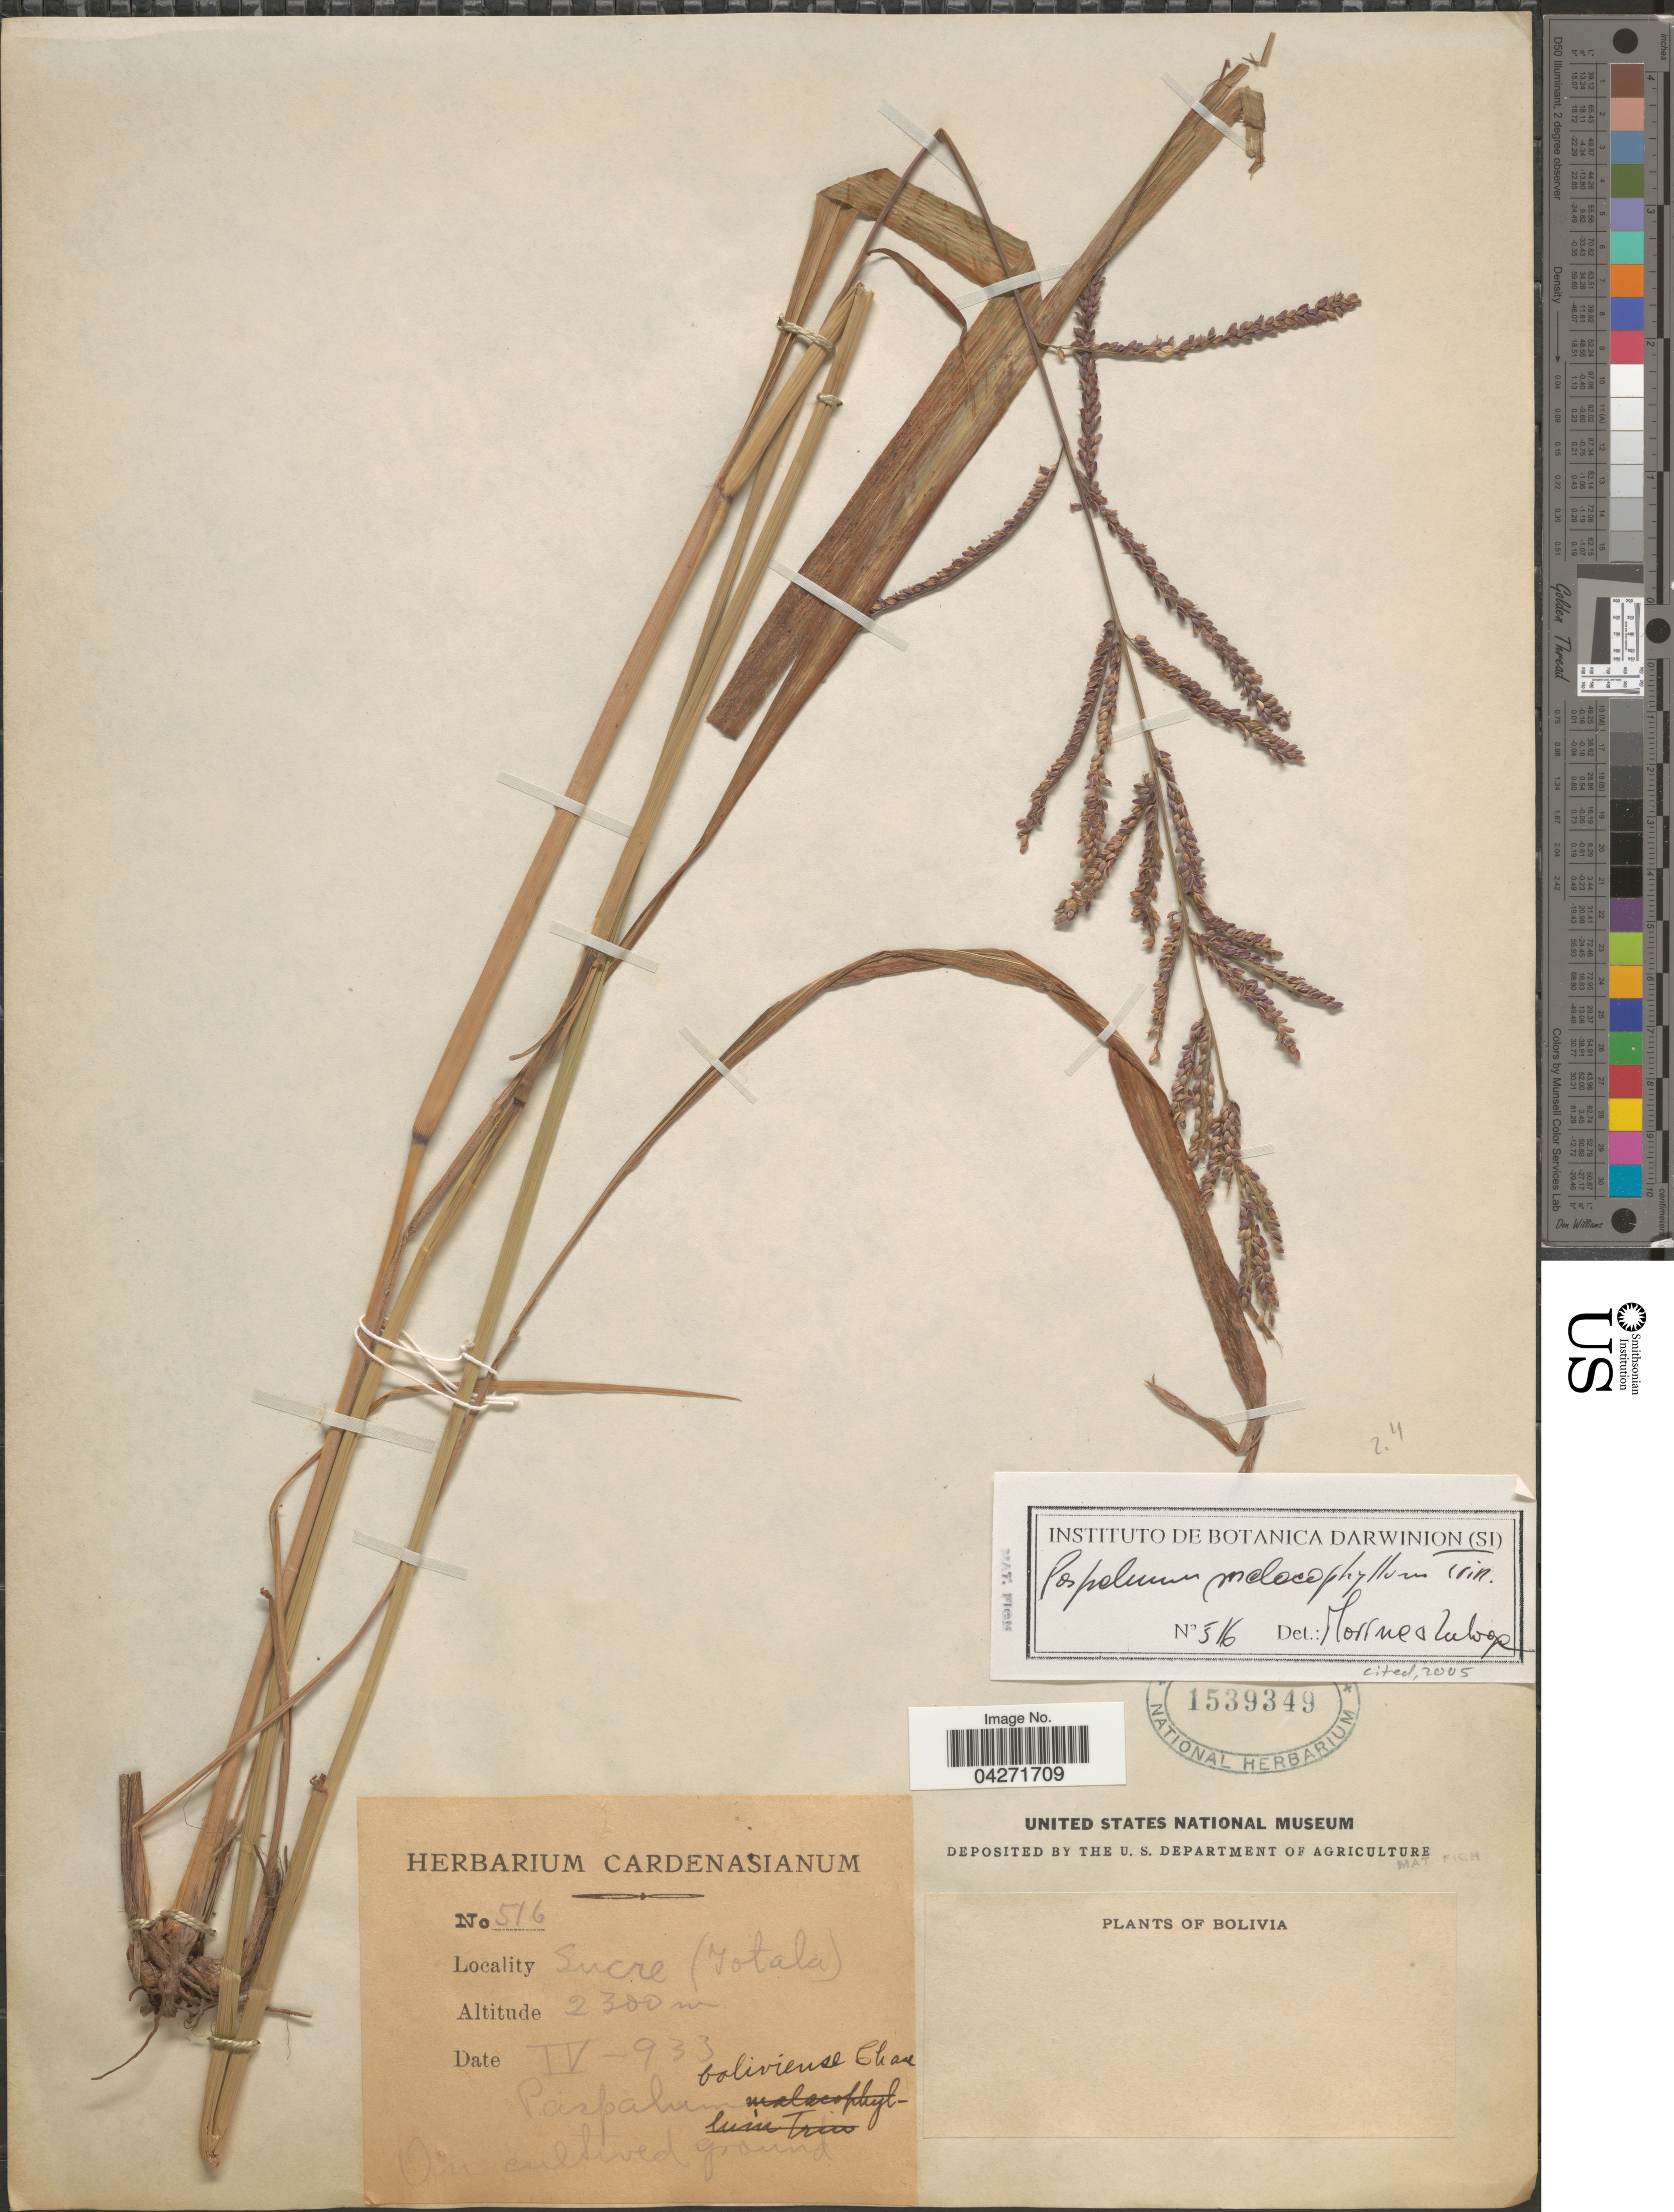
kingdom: Plantae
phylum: Tracheophyta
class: Liliopsida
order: Poales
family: Poaceae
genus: Paspalum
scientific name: Paspalum malacophyllum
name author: Trin.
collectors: M. Cárdenas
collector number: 516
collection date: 1933-04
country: Bolivia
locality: Sucre (Iotala).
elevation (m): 2300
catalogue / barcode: US 1539349